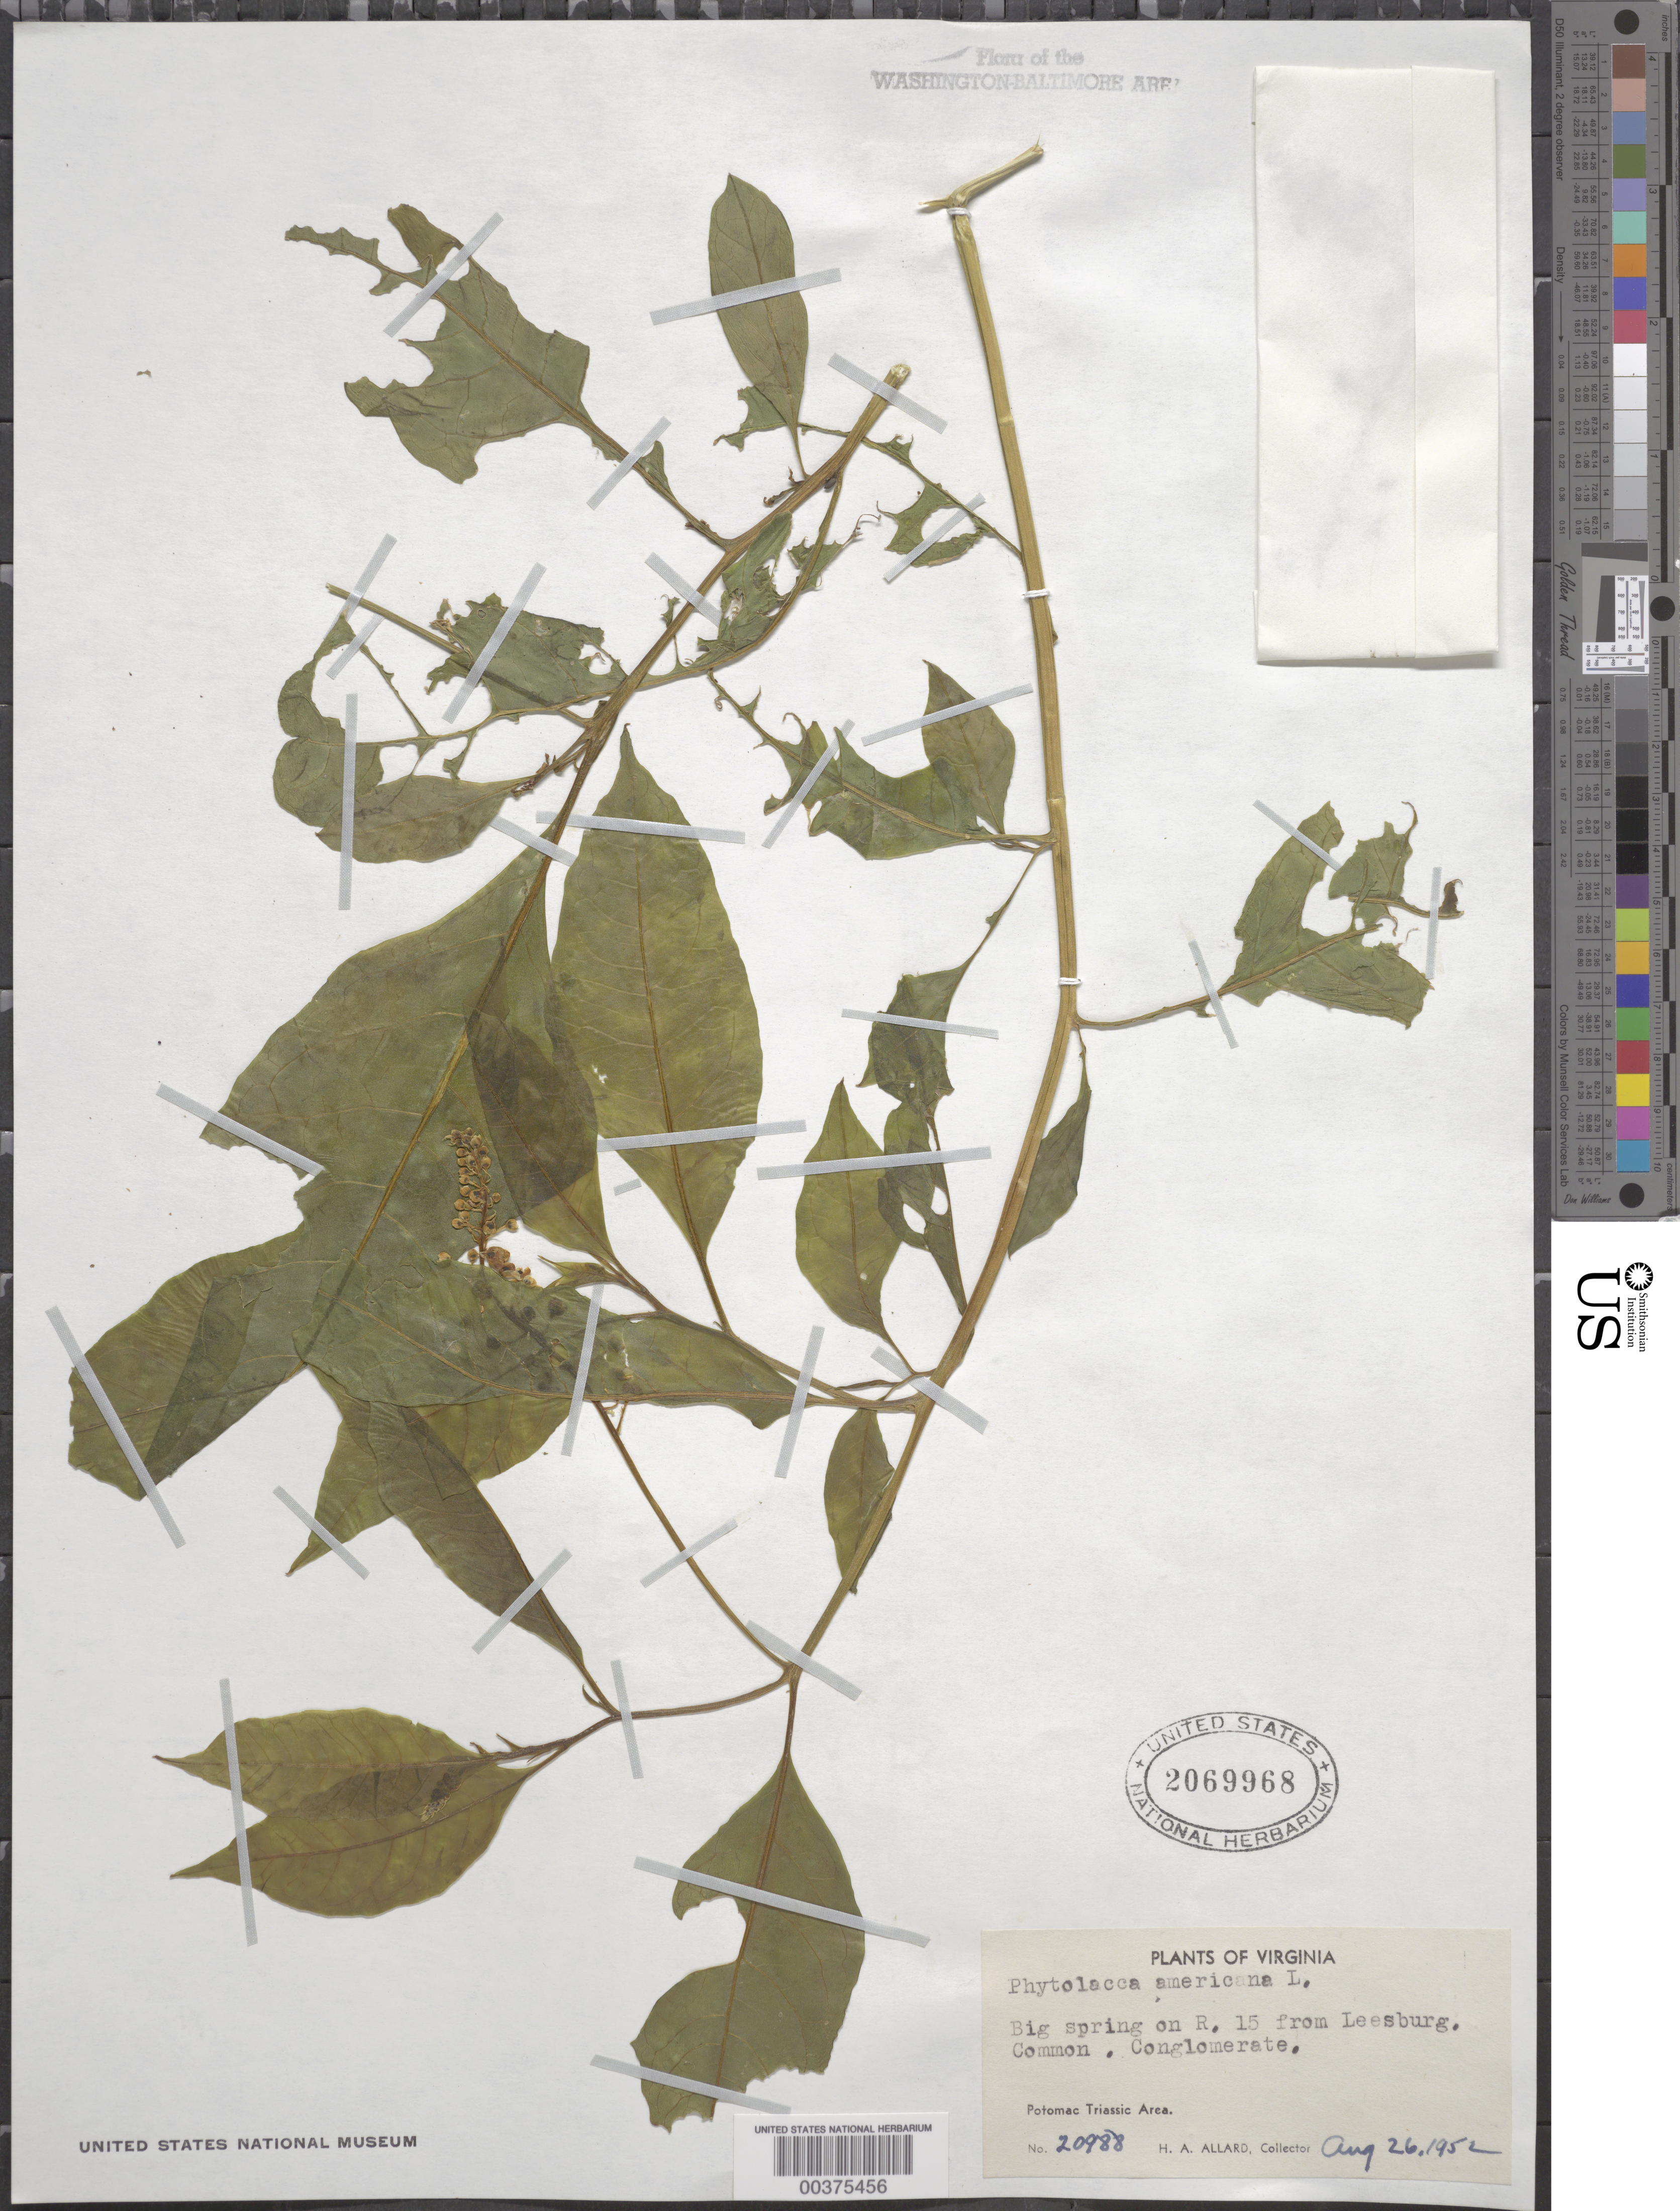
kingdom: Plantae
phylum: Tracheophyta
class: Magnoliopsida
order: Caryophyllales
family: Phytolaccaceae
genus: Phytolacca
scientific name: Phytolacca americana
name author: L.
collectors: H. A. Allard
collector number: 20988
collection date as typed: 26 Aug 1952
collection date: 1952-08-26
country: United States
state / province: Virginia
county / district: Loudoun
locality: Spring, Route 15 from Leesburg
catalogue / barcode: US 2069968